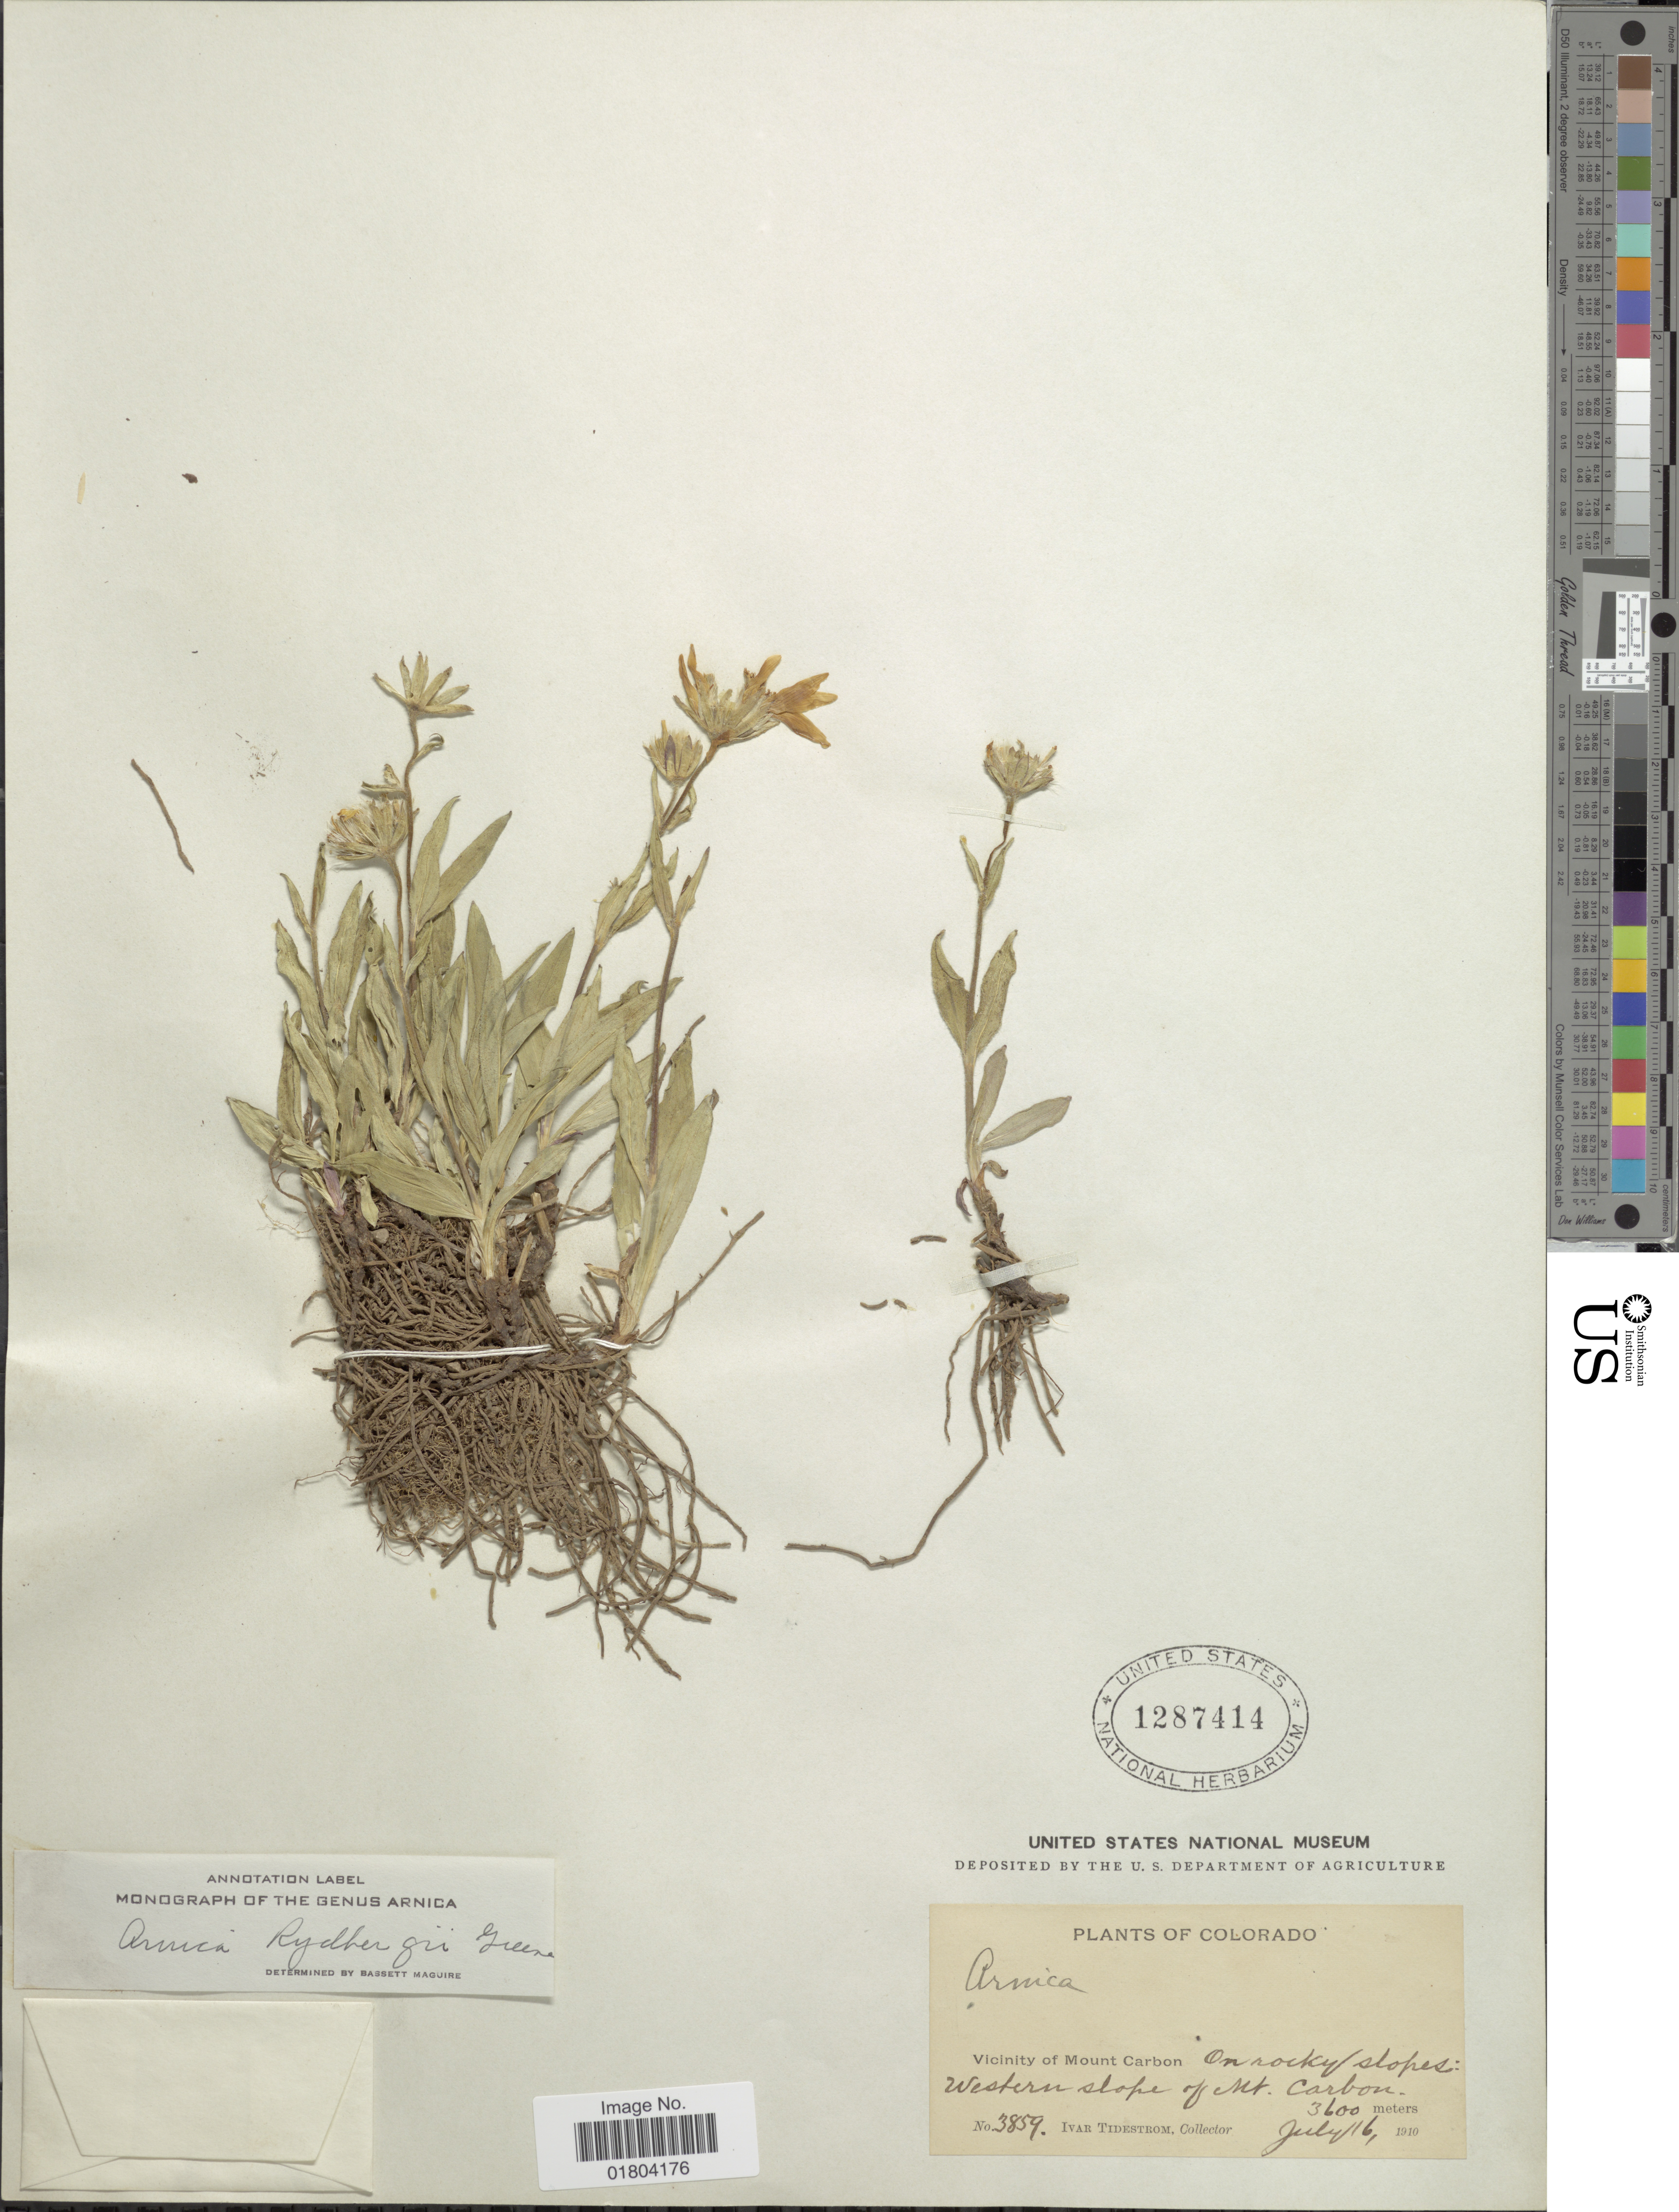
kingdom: Plantae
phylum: Tracheophyta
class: Magnoliopsida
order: Asterales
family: Asteraceae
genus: Arnica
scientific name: Arnica rydbergii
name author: Greene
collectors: I. F. Tidestrom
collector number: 3859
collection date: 1910-07-16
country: United States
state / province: Colorado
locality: Vicinity of Mount Carbon on rocky slopes: Western slope of Mt Carbon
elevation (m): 3600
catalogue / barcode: US 1287414